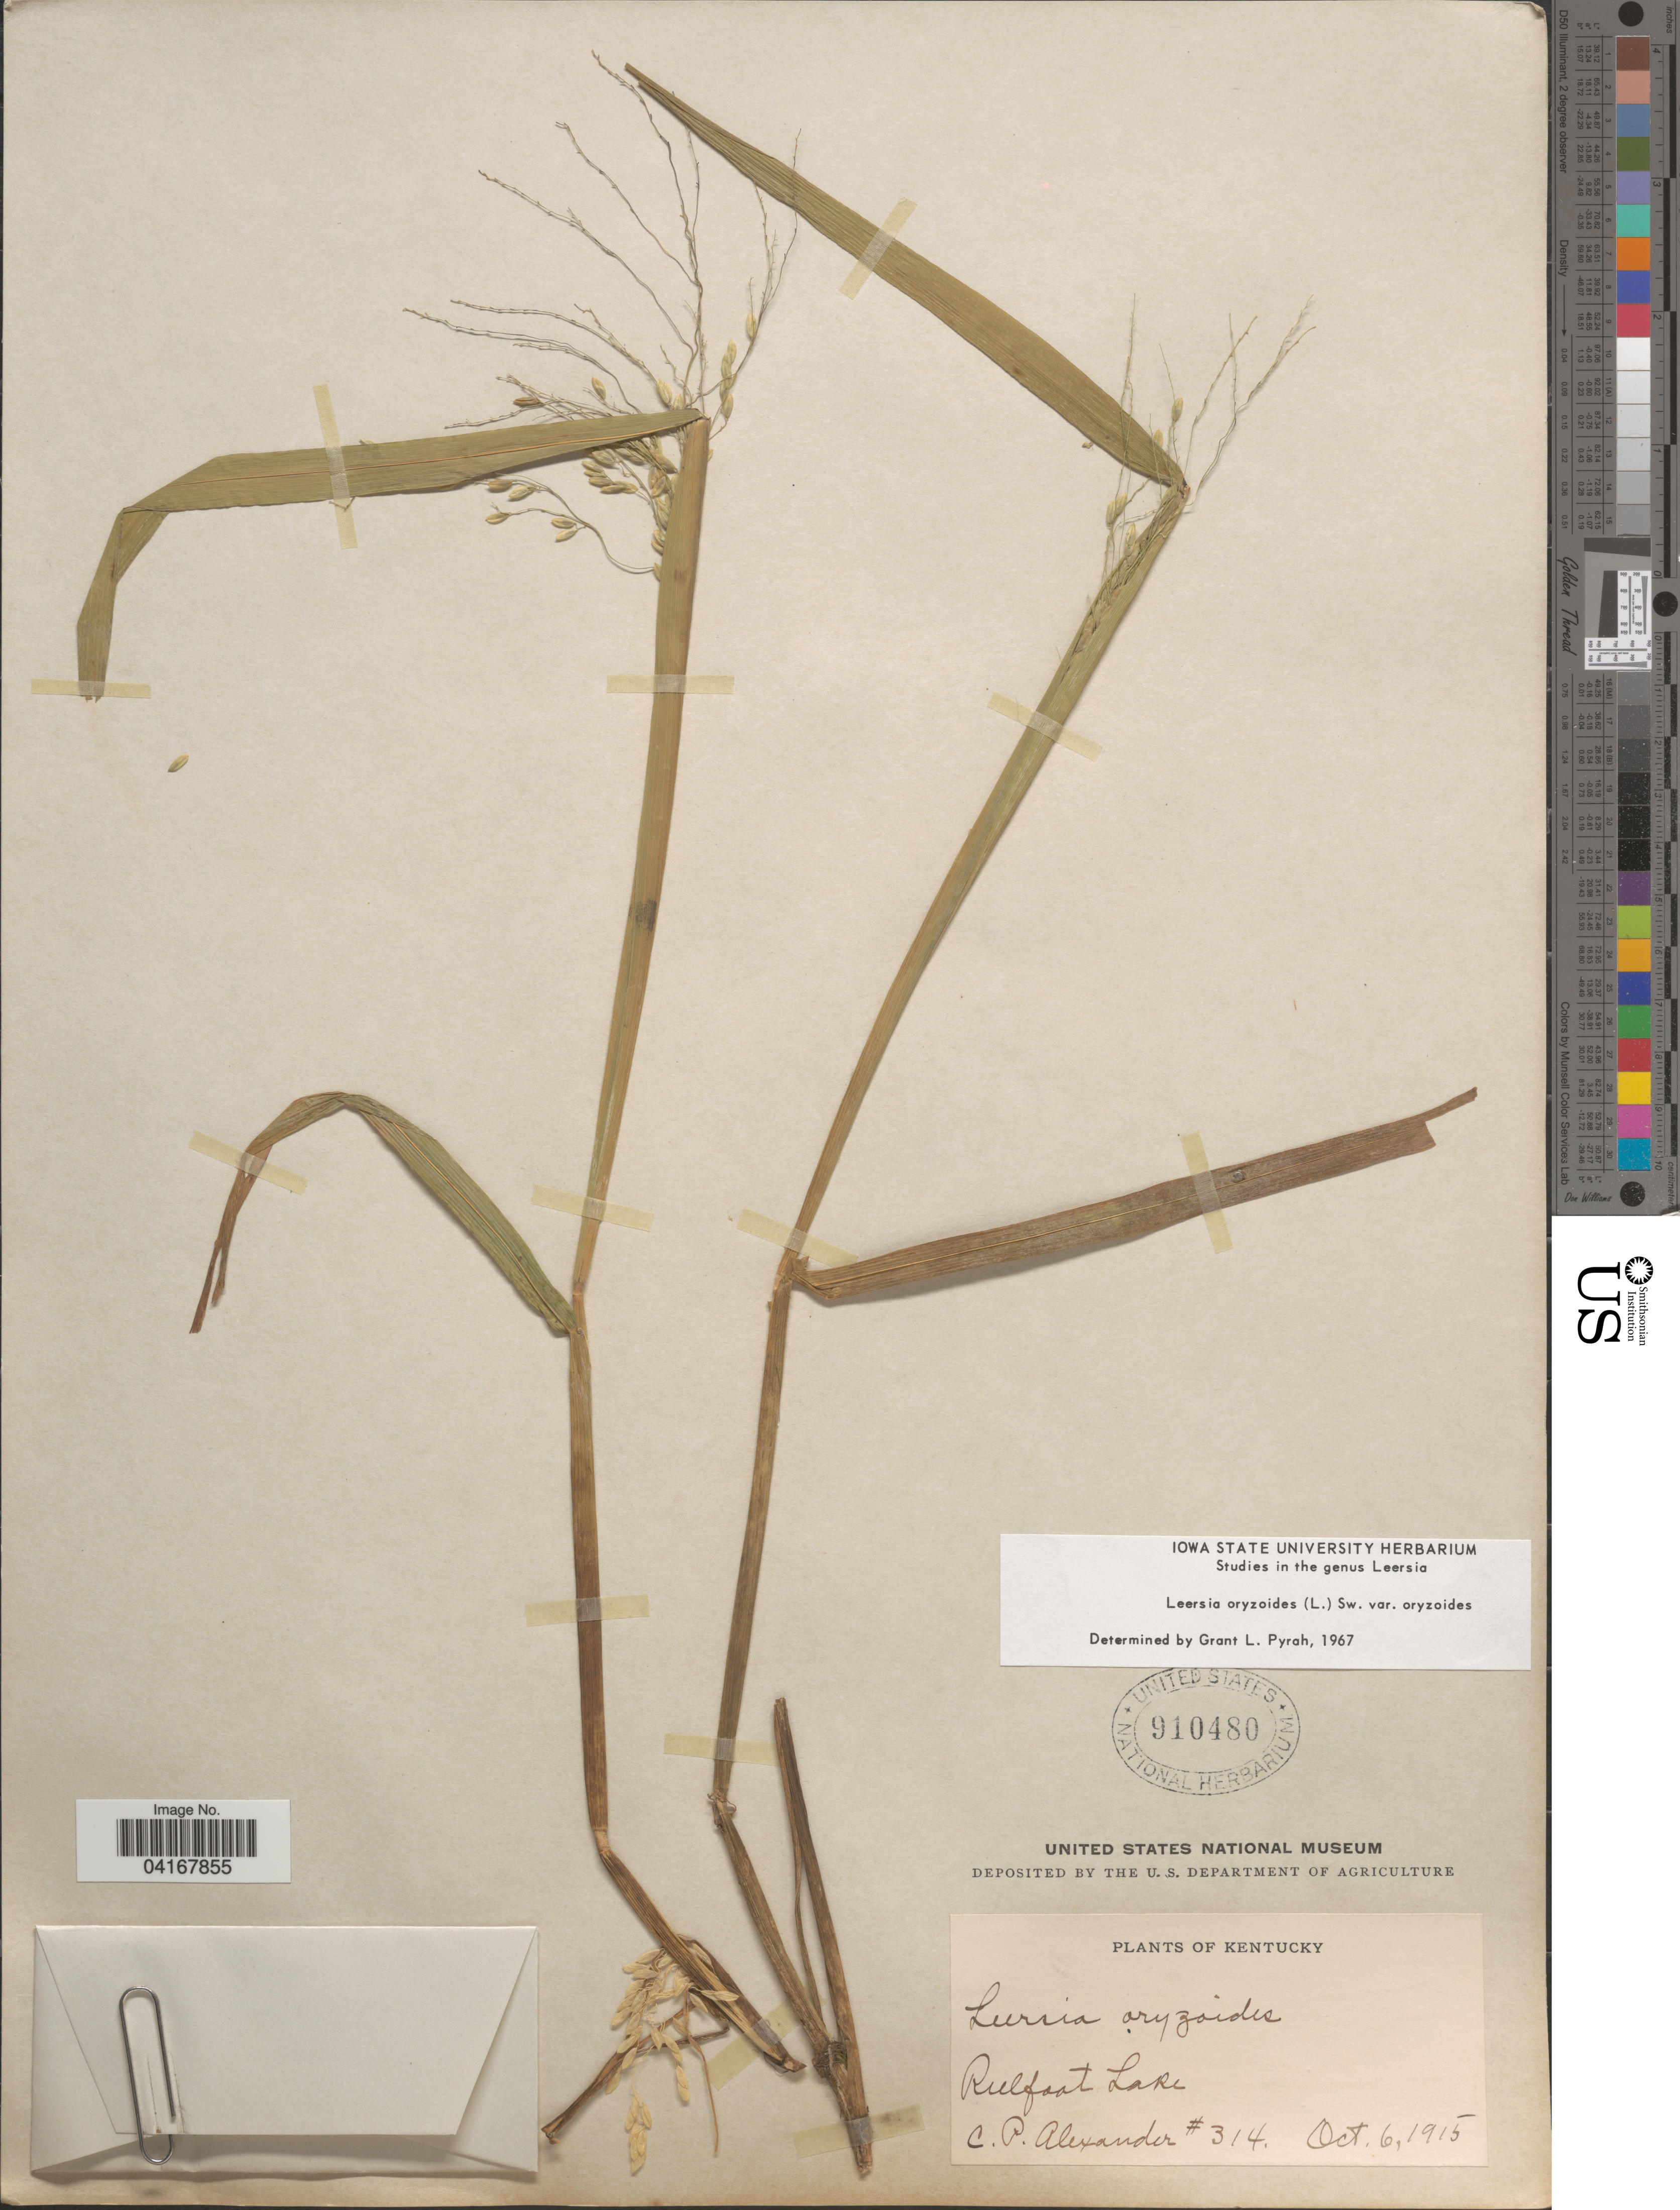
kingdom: Plantae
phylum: Tracheophyta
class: Liliopsida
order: Poales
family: Poaceae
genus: Leersia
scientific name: Leersia oryzoides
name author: (L.) Sw.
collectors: C. P. Alexander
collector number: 314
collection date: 1915-10-06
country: United States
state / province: Kentucky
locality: Reelfoot Lake.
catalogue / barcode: US 910480